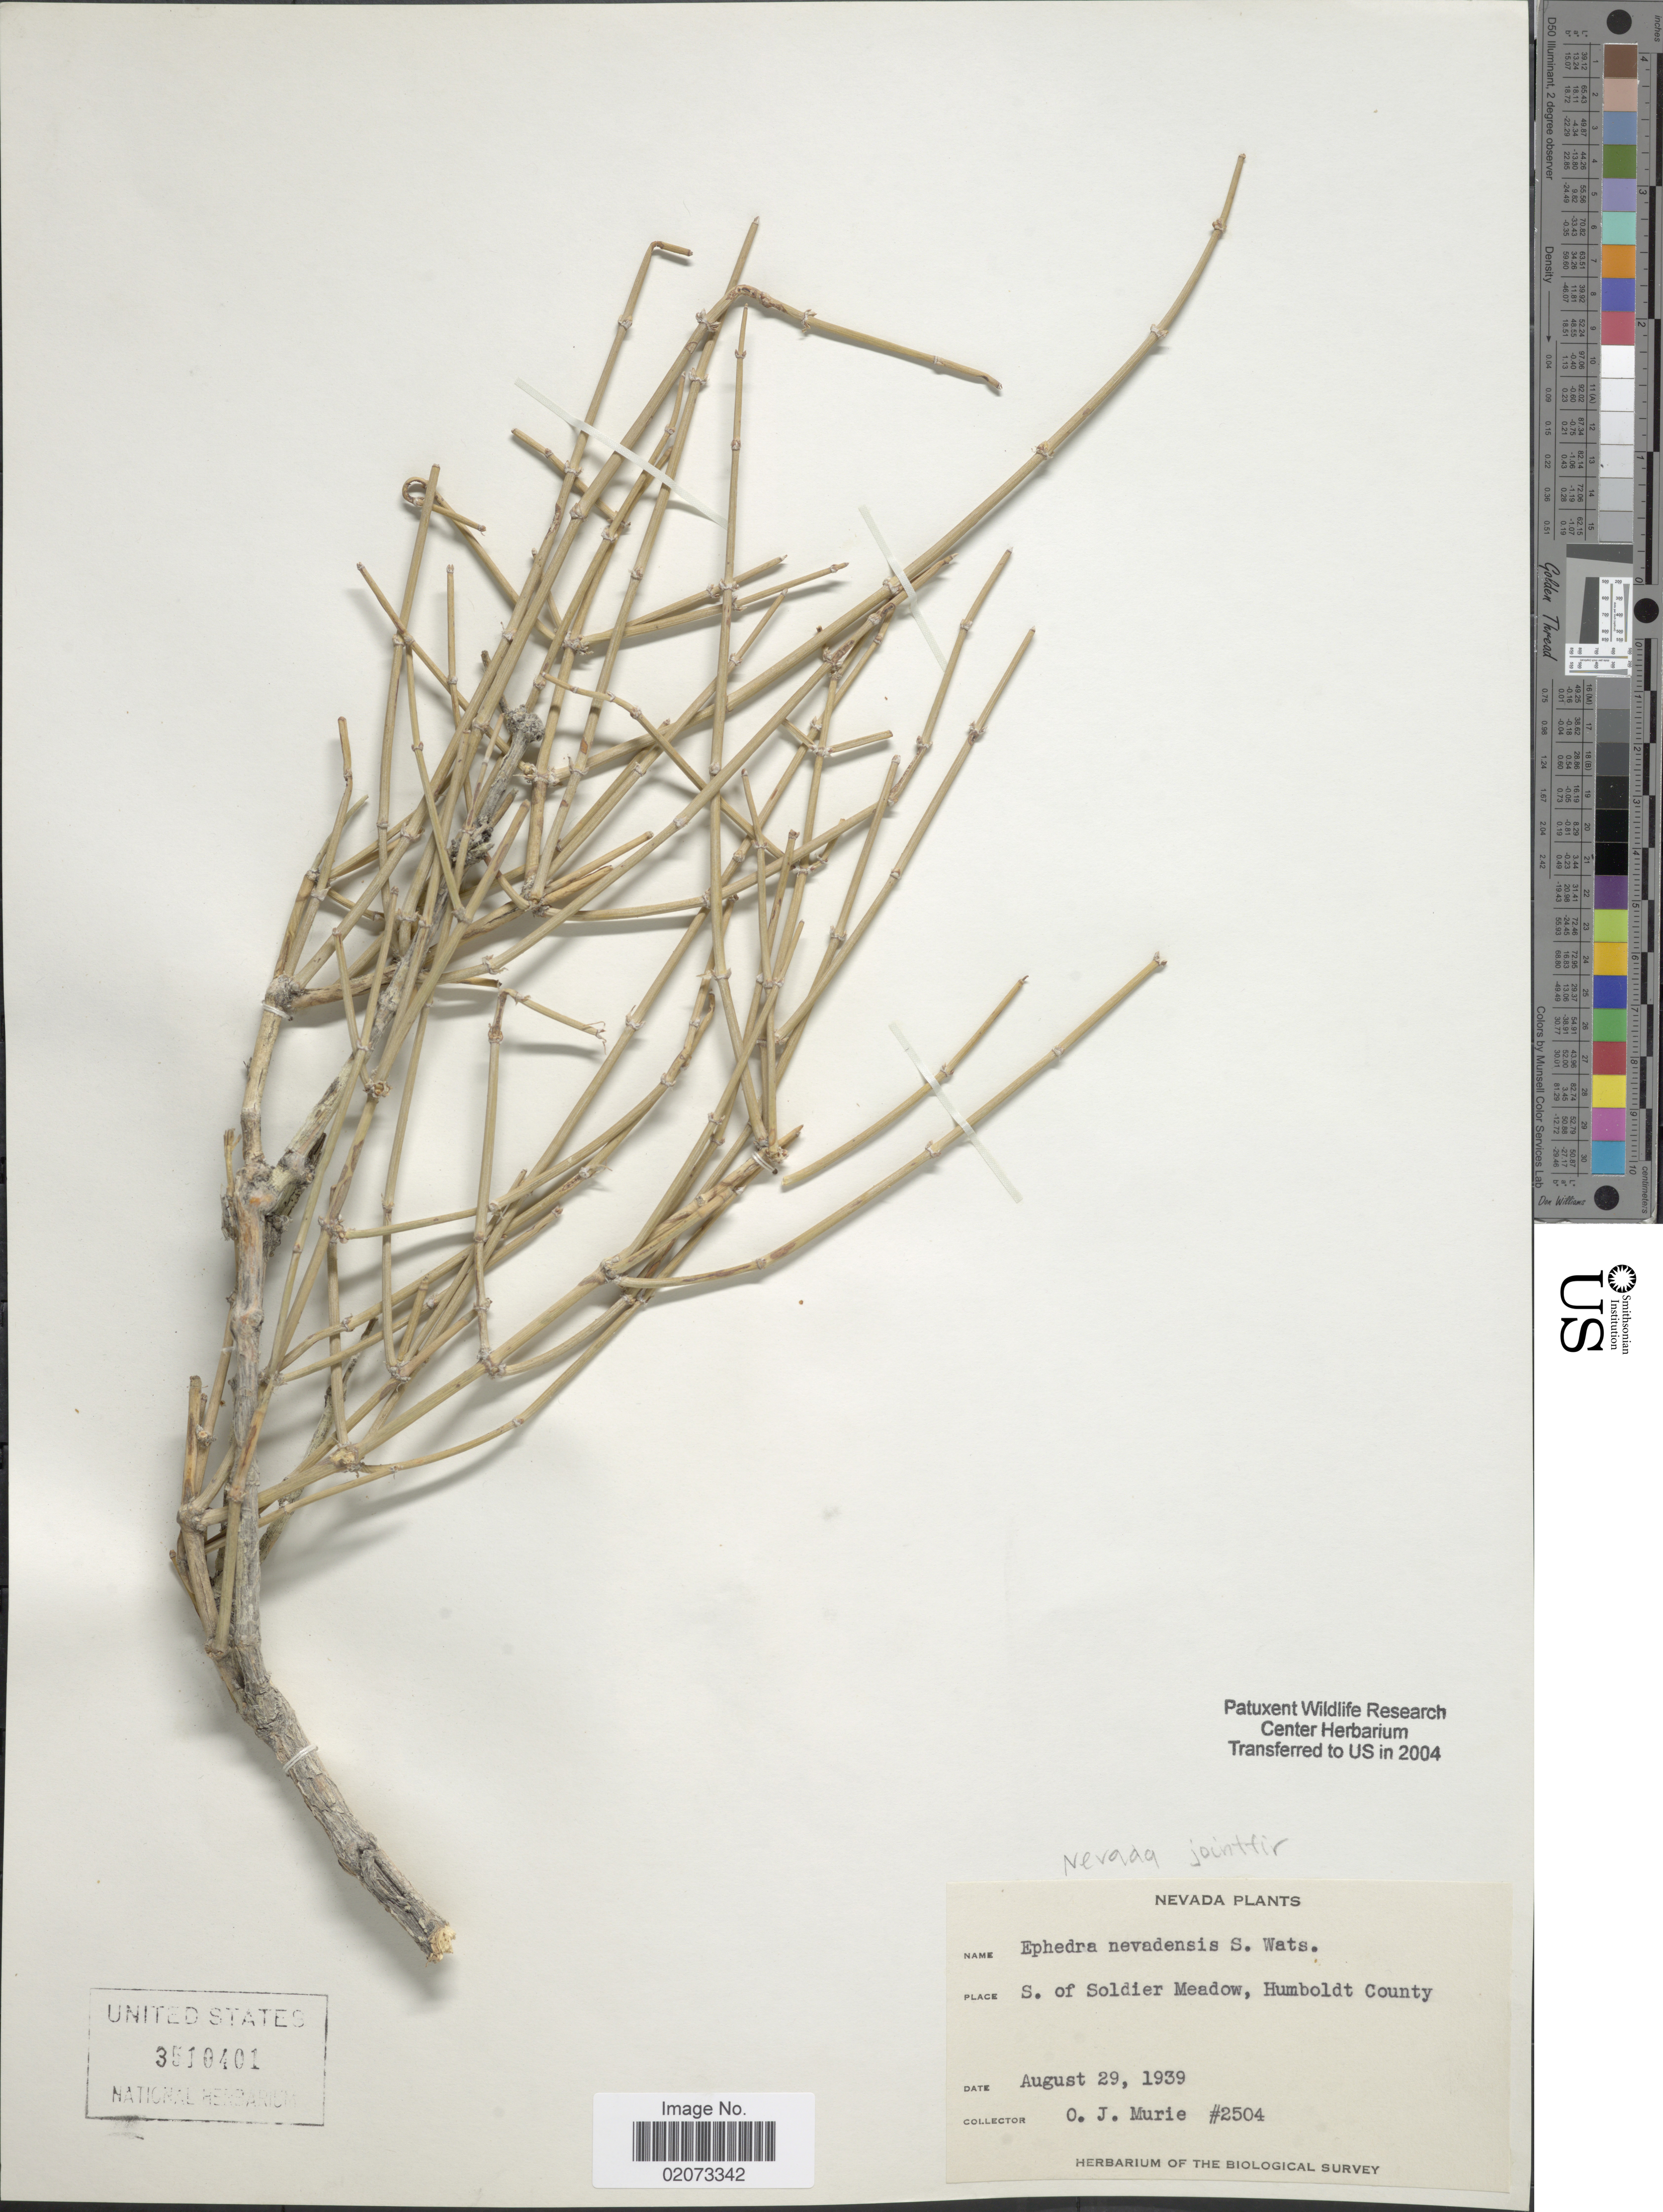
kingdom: Plantae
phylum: Tracheophyta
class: Gnetopsida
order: Ephedrales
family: Ephedraceae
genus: Ephedra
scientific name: Ephedra nevadensis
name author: S. Watson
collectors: O. Murie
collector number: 2504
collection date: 1939-08-29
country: United States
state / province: Nevada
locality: S. of Soldier Meadow, Humboldt County.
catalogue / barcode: US 3510401